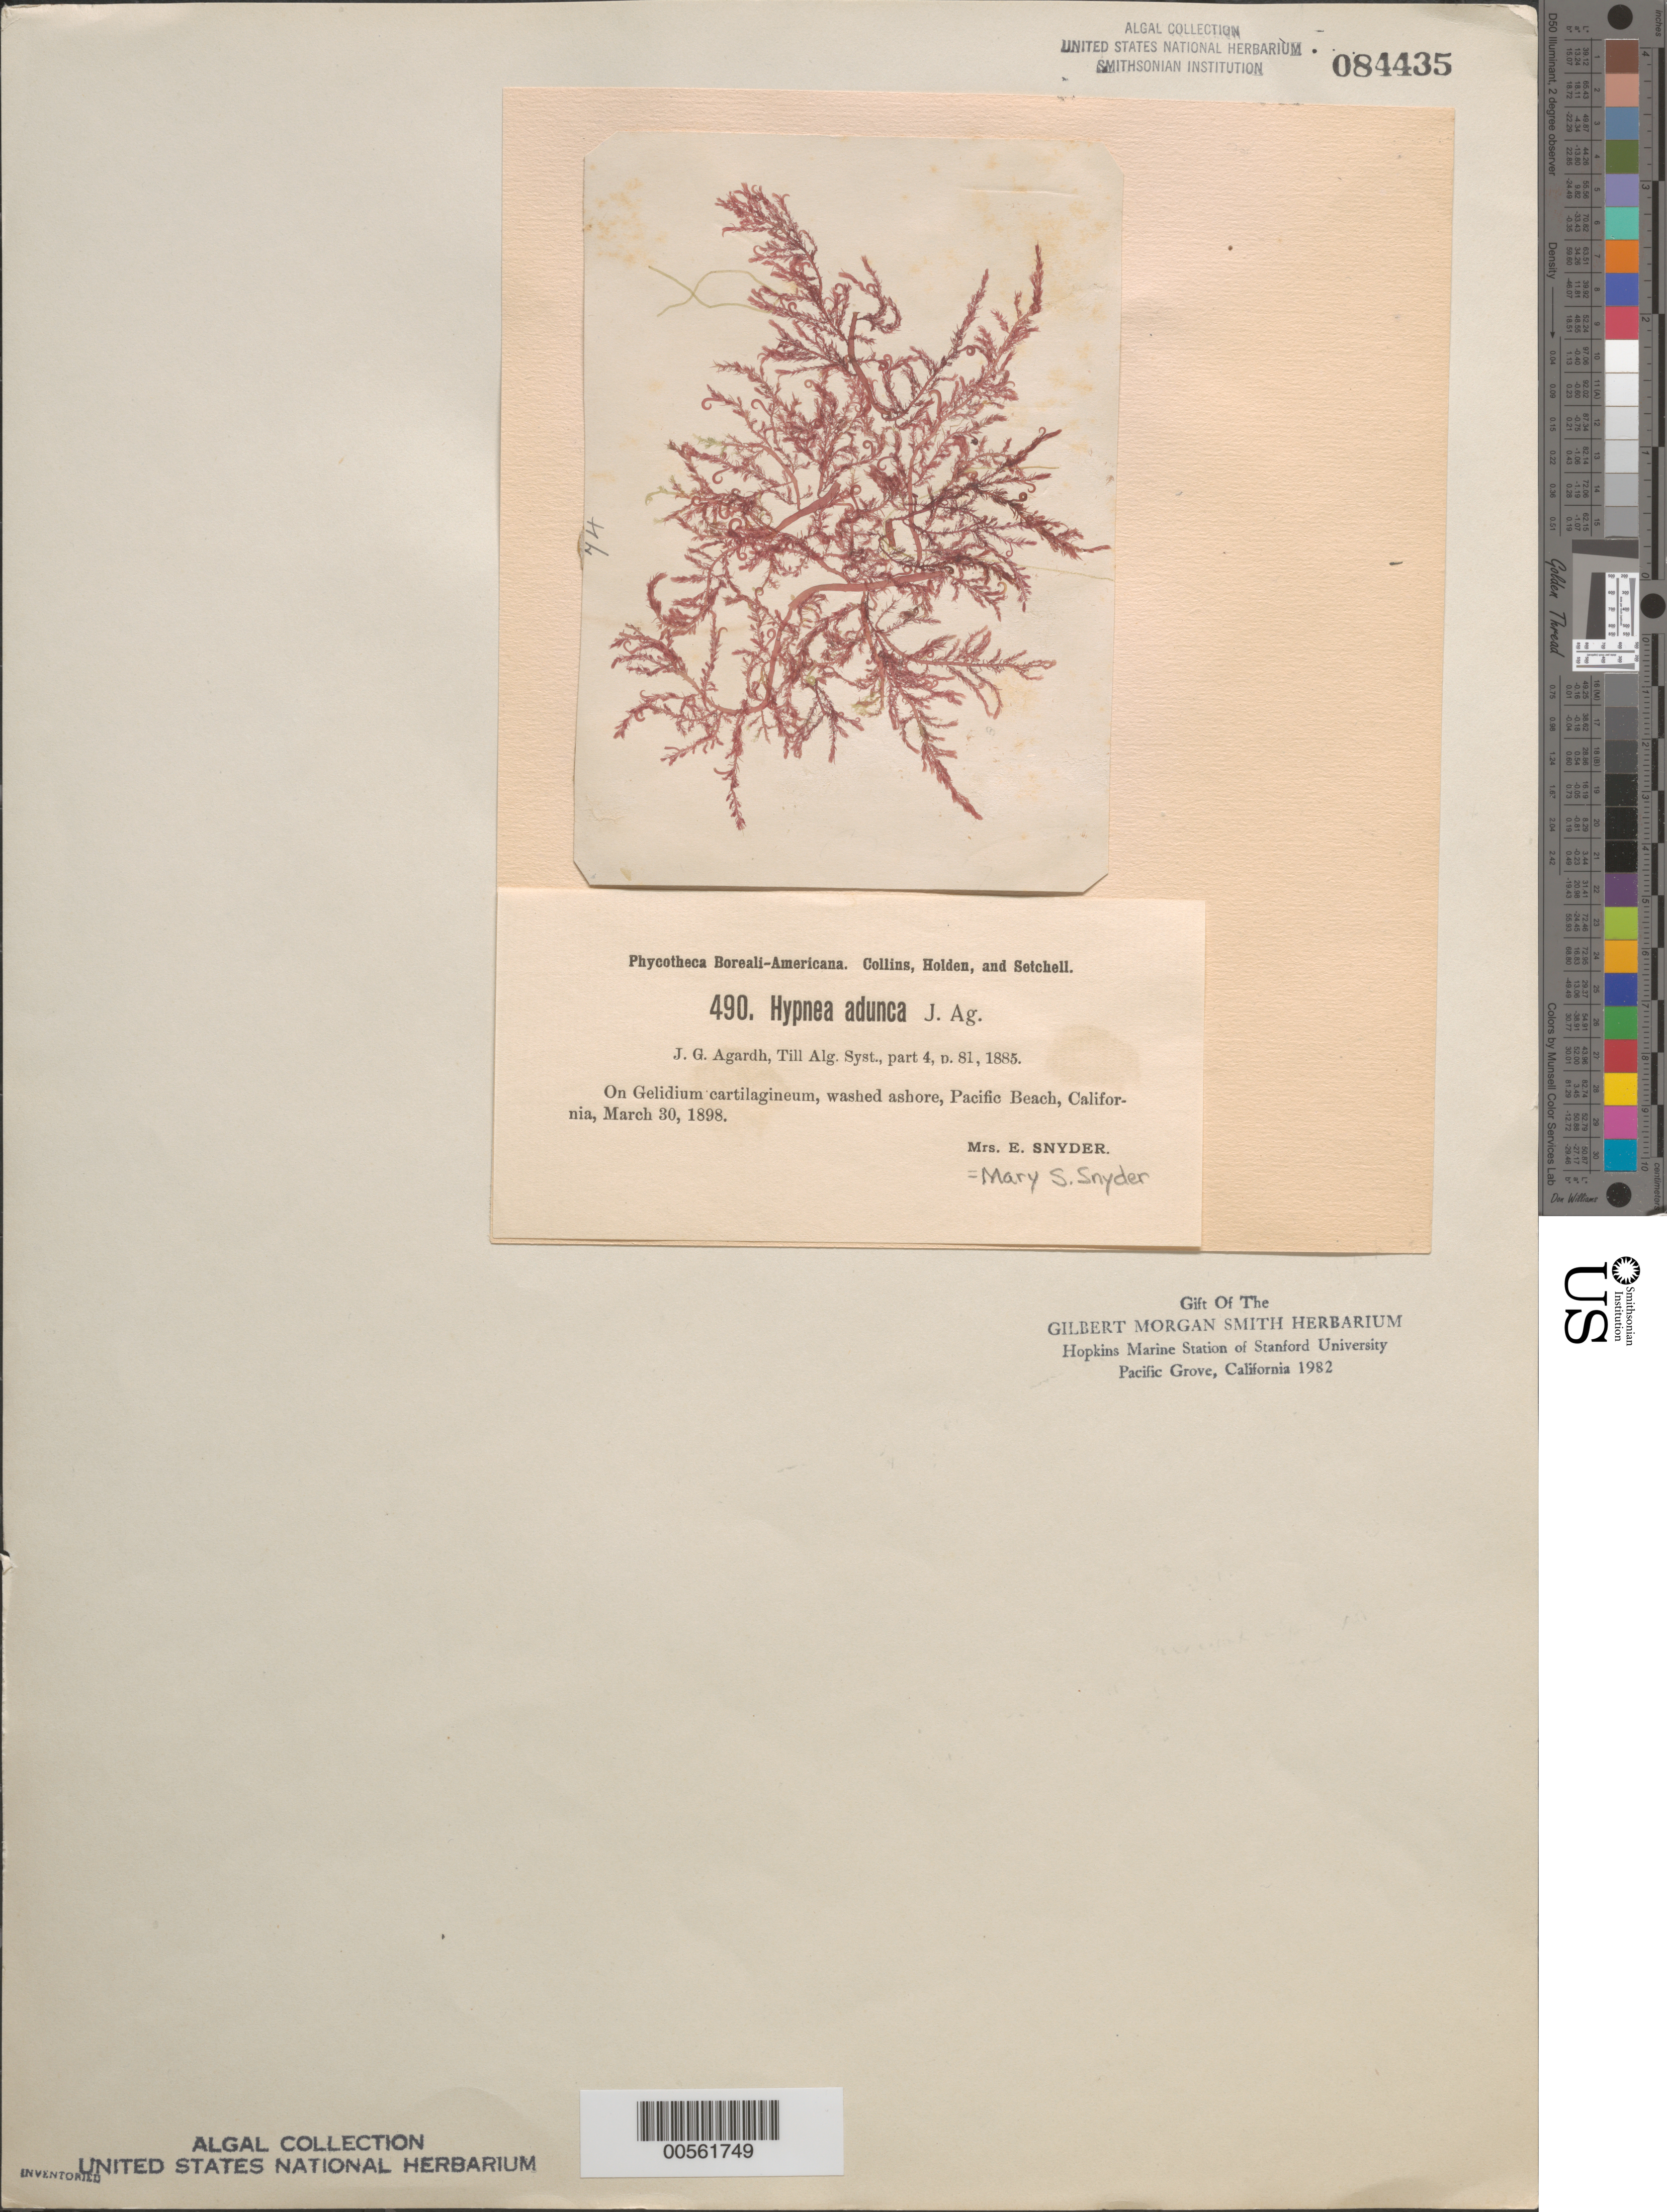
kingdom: Plantae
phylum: Rhodophyta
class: Florideophyceae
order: Gigartinales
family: Cystocloniaceae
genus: Hypnea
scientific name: Hypnea valentiae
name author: (Turner) Mont.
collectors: M. Snyder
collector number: PB-A 490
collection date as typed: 30 Mar 1898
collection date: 1898-03-30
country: United States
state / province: California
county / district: San Diego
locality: Pacific Beach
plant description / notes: Collins, Holden & Setchell, Phycotheca Boreali-Americana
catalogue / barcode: US 84435